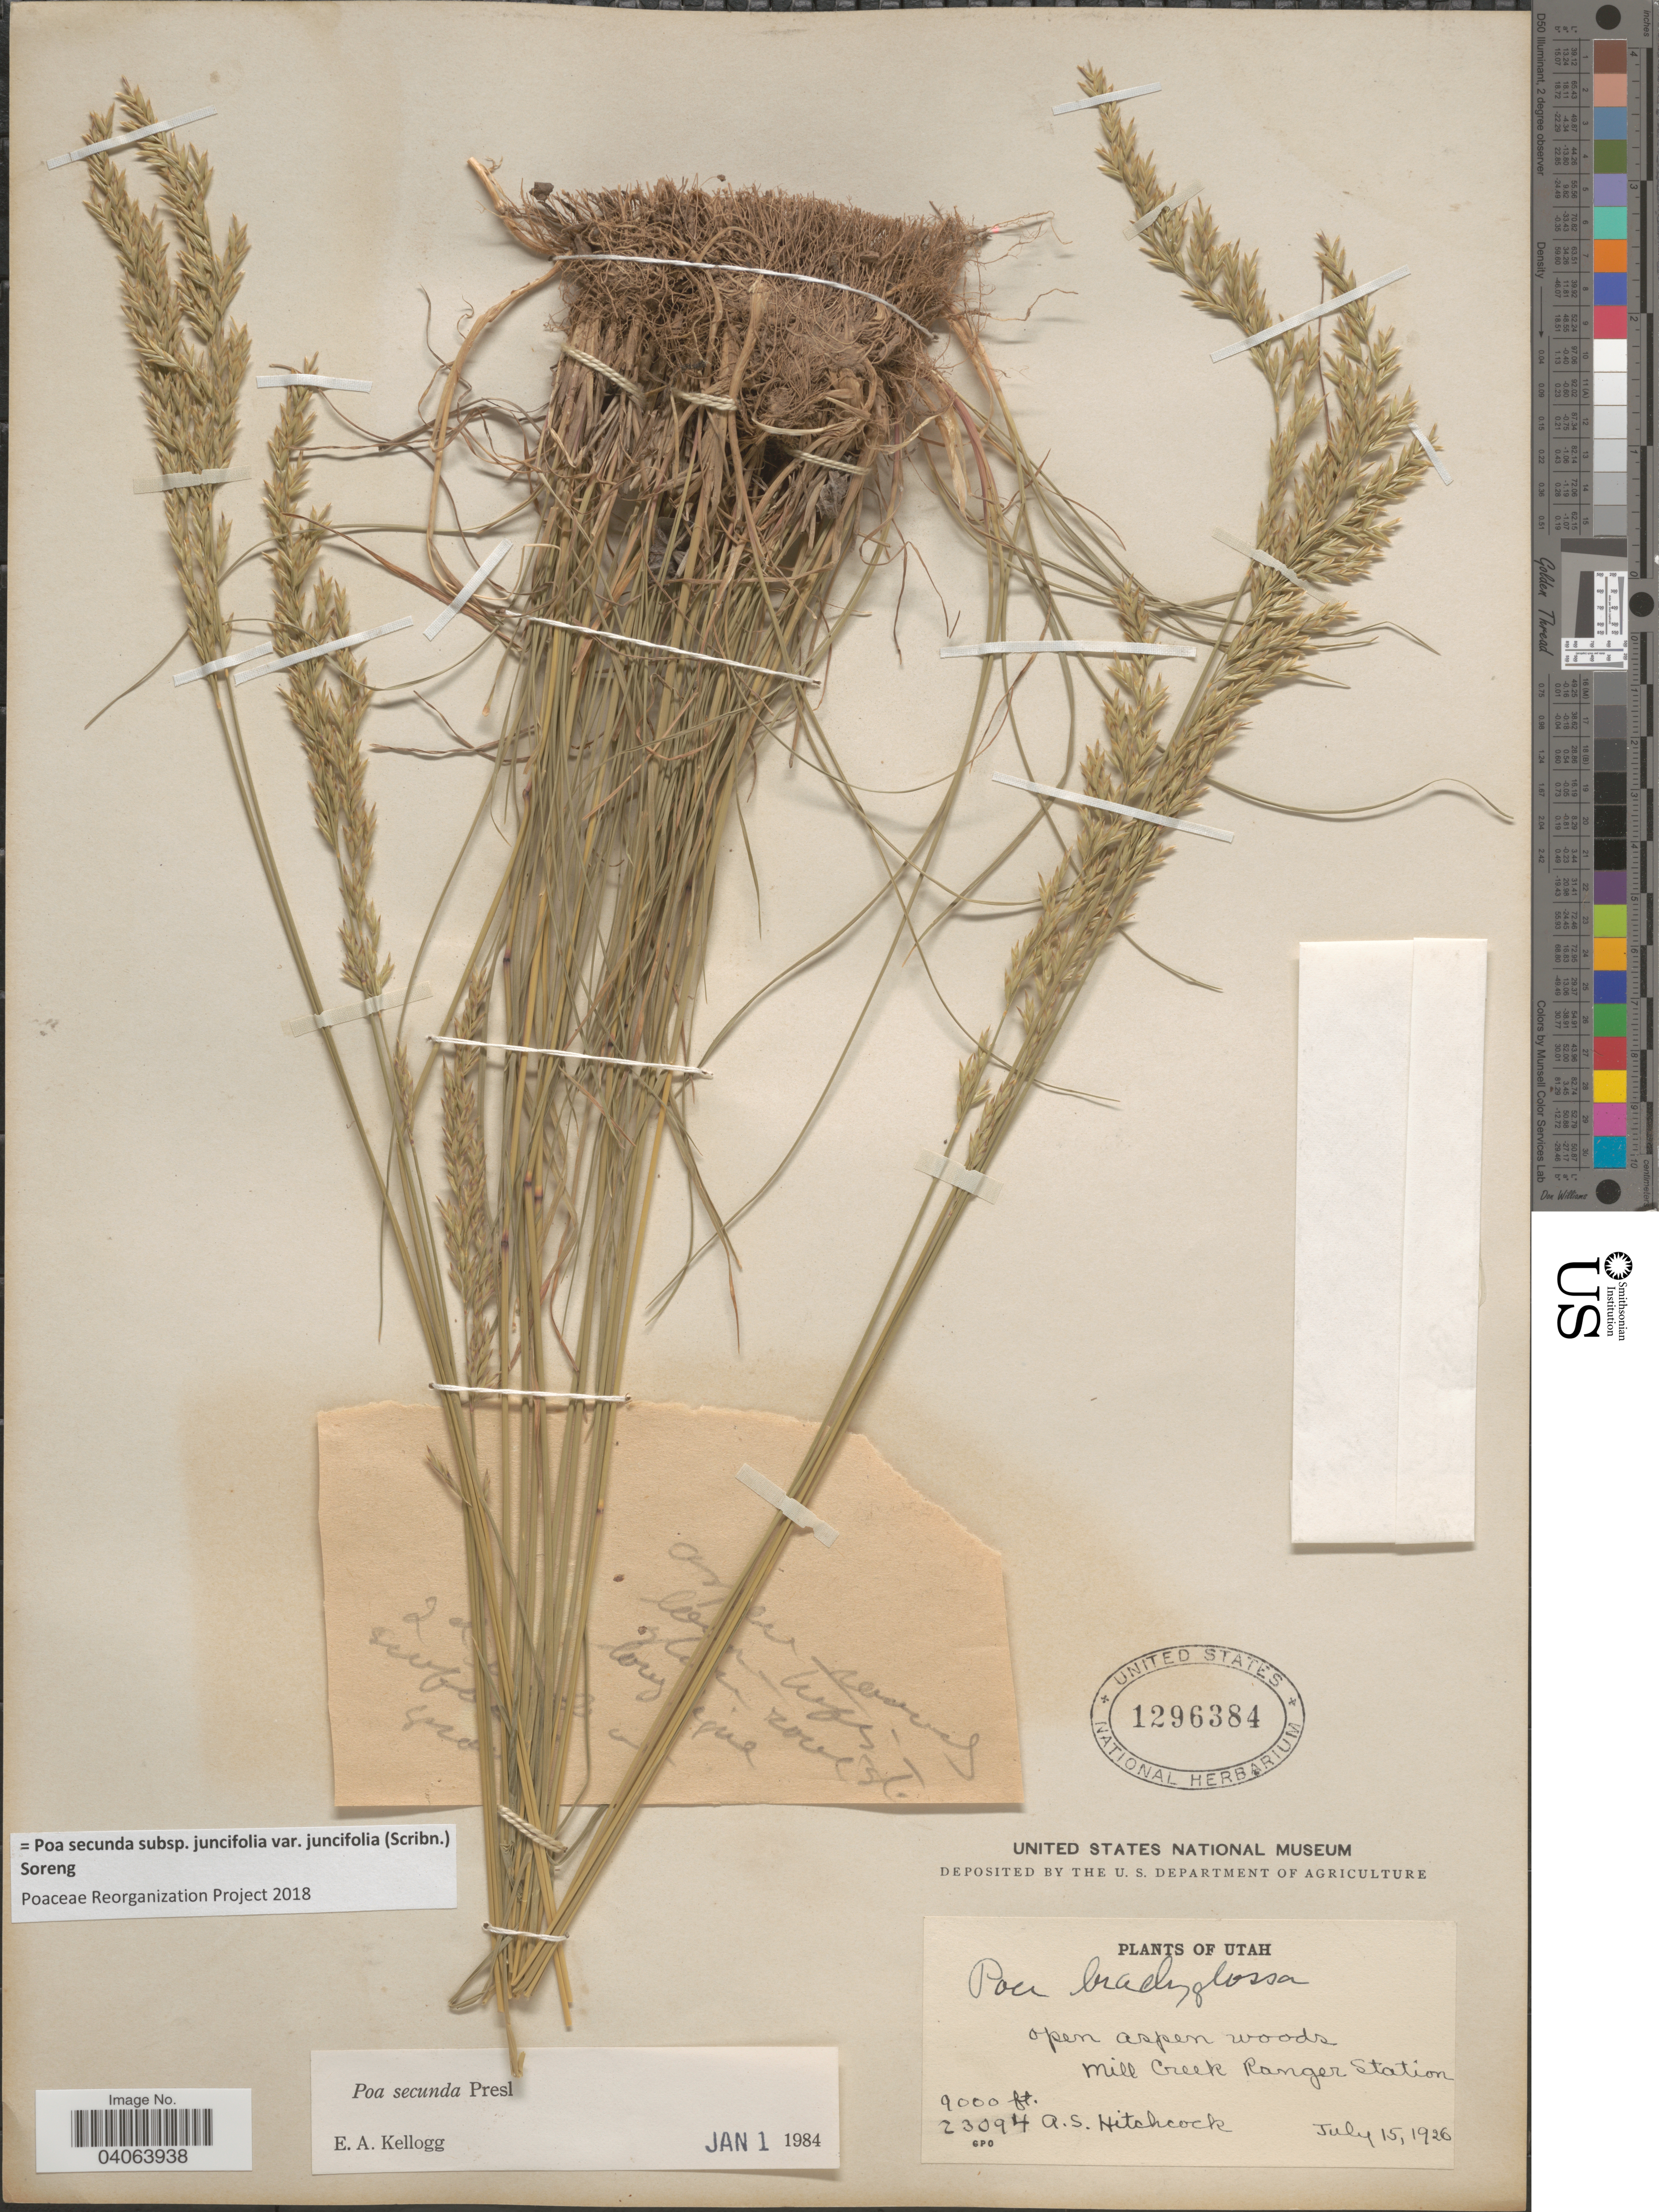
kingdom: Plantae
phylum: Tracheophyta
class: Liliopsida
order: Poales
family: Poaceae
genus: Poa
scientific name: Poa secunda subsp. juncifolia var. juncifolia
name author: (Scribn.) Soreng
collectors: A. S. Hitchcock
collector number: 23094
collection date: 1926-07-15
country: United States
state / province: Utah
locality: Mill Creek Ranger Station.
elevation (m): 2743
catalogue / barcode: US 1296384